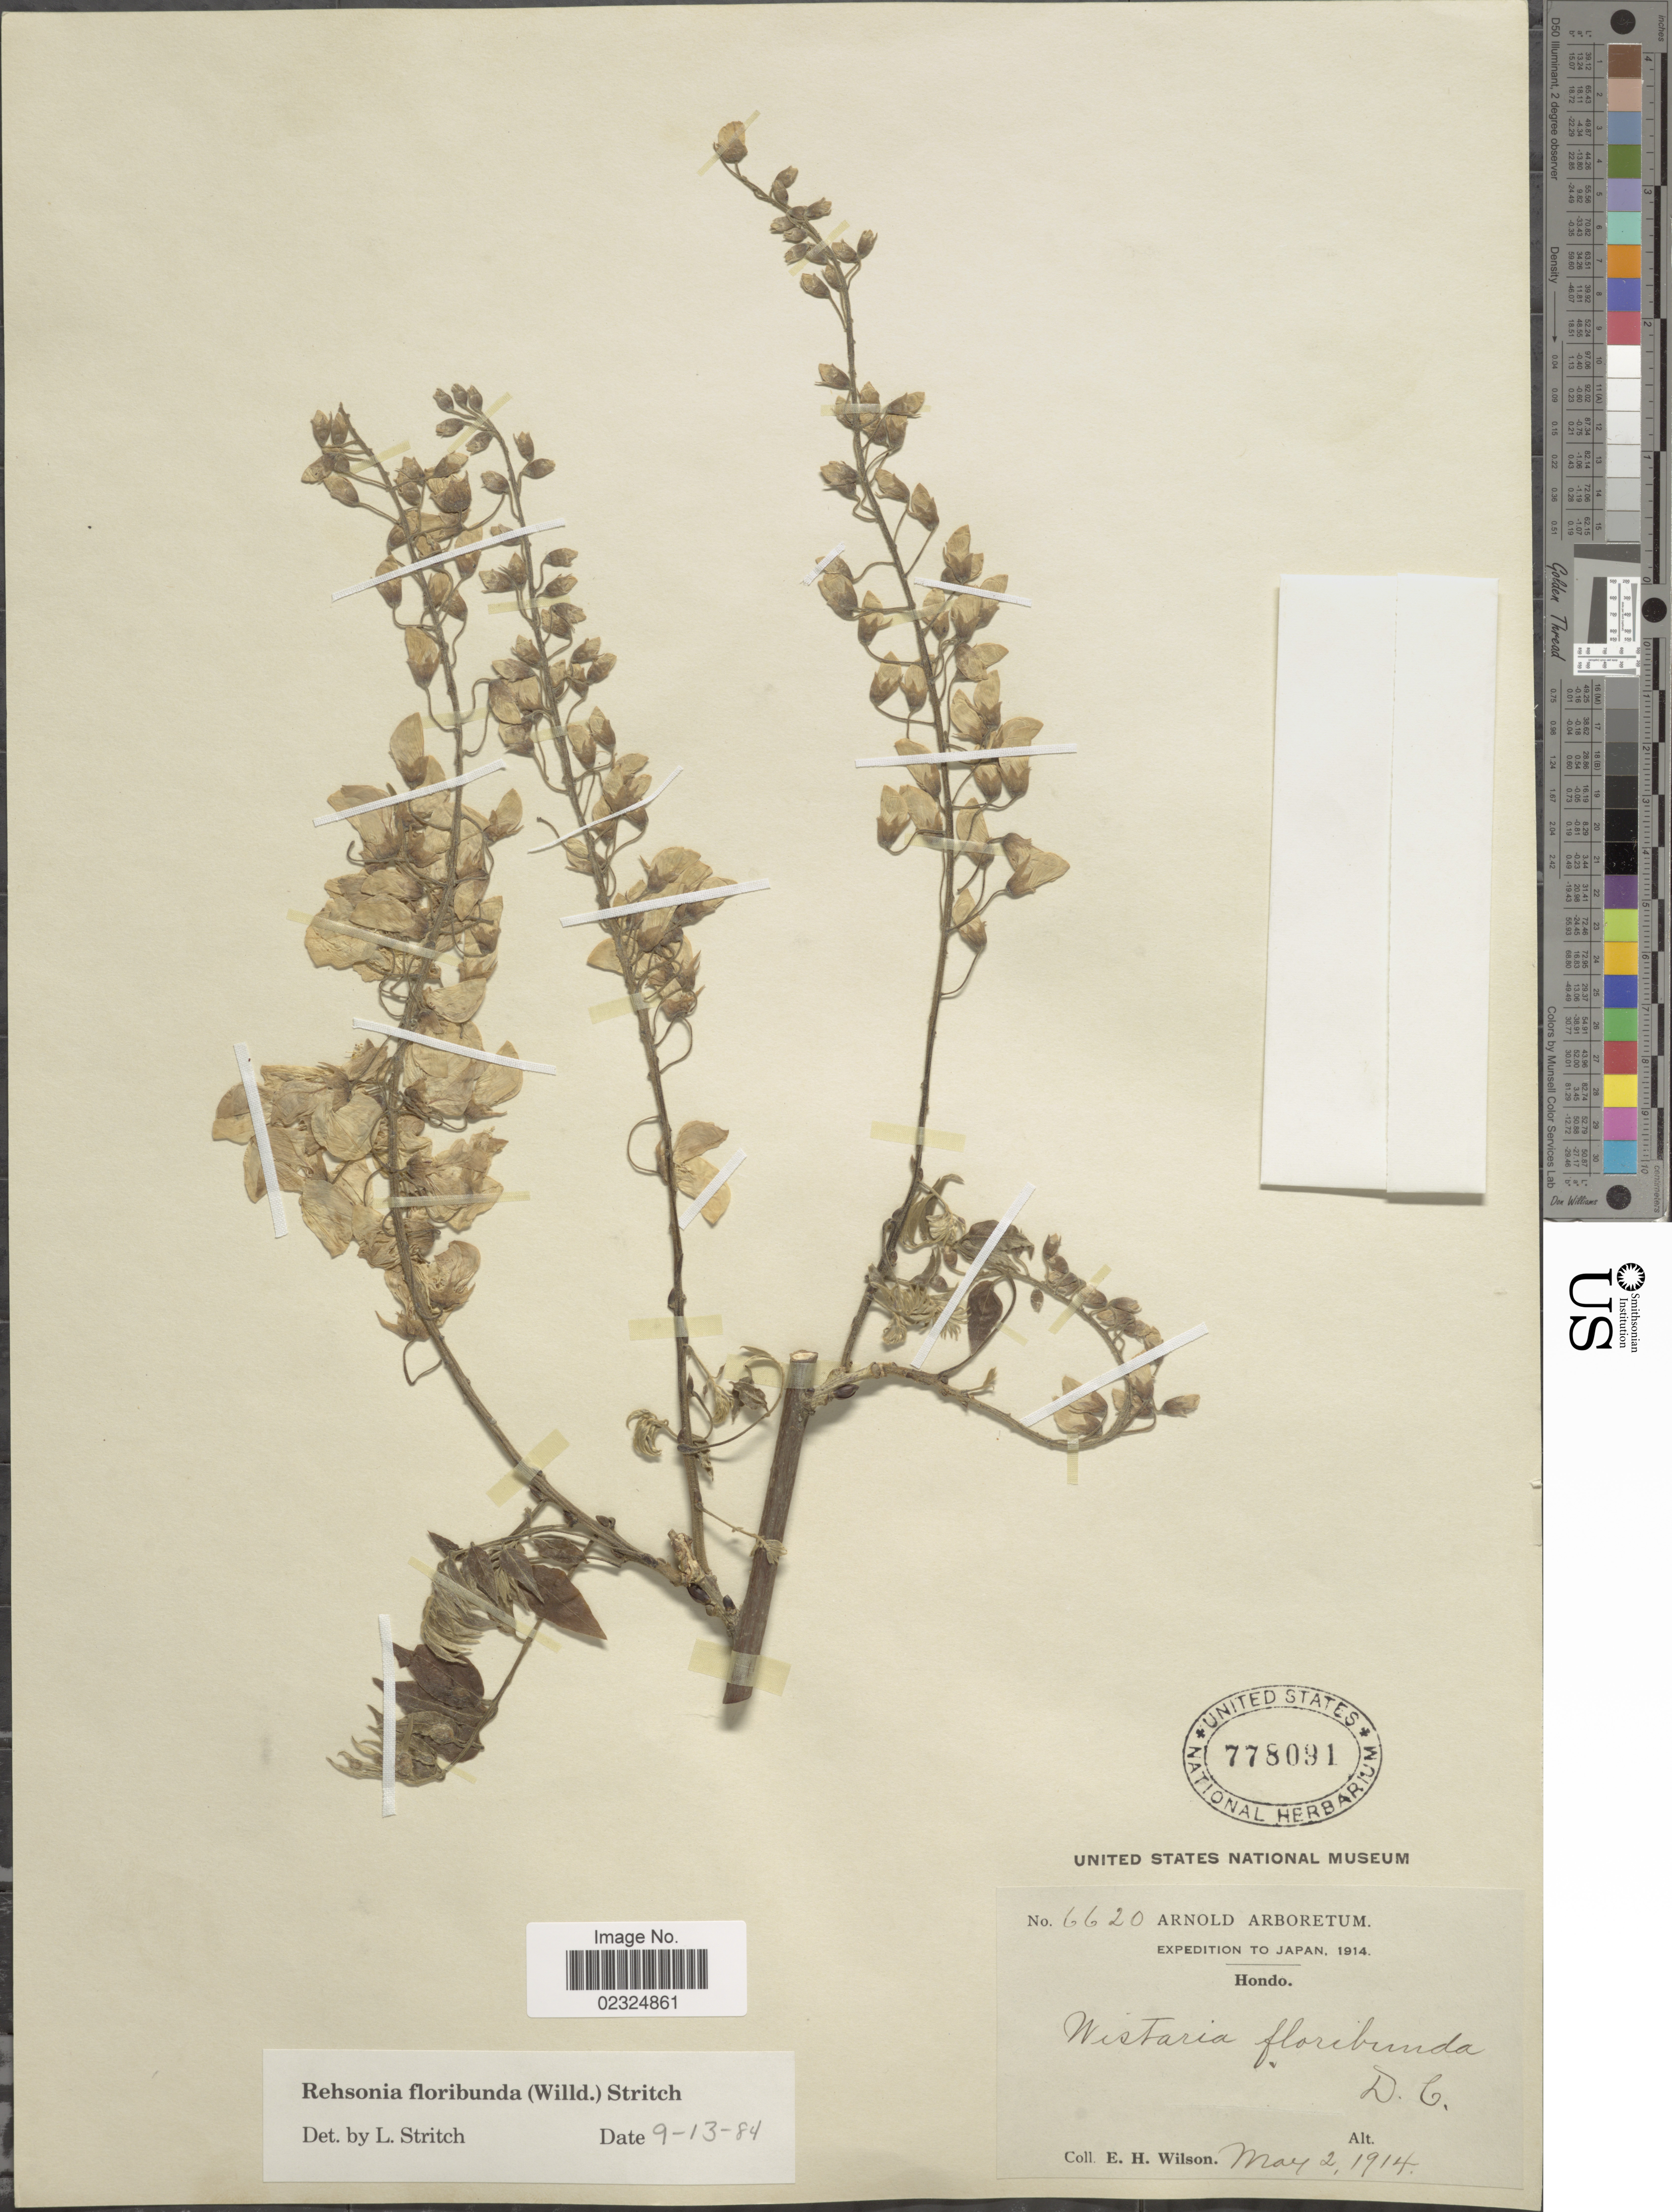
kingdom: Plantae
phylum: Tracheophyta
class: Magnoliopsida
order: Fabales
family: Fabaceae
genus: Wisteria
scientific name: Wisteria floribunda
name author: (Willd.) DC.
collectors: E. Wilson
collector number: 6620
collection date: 1914-05-02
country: Japan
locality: Hondo.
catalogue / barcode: US 778091